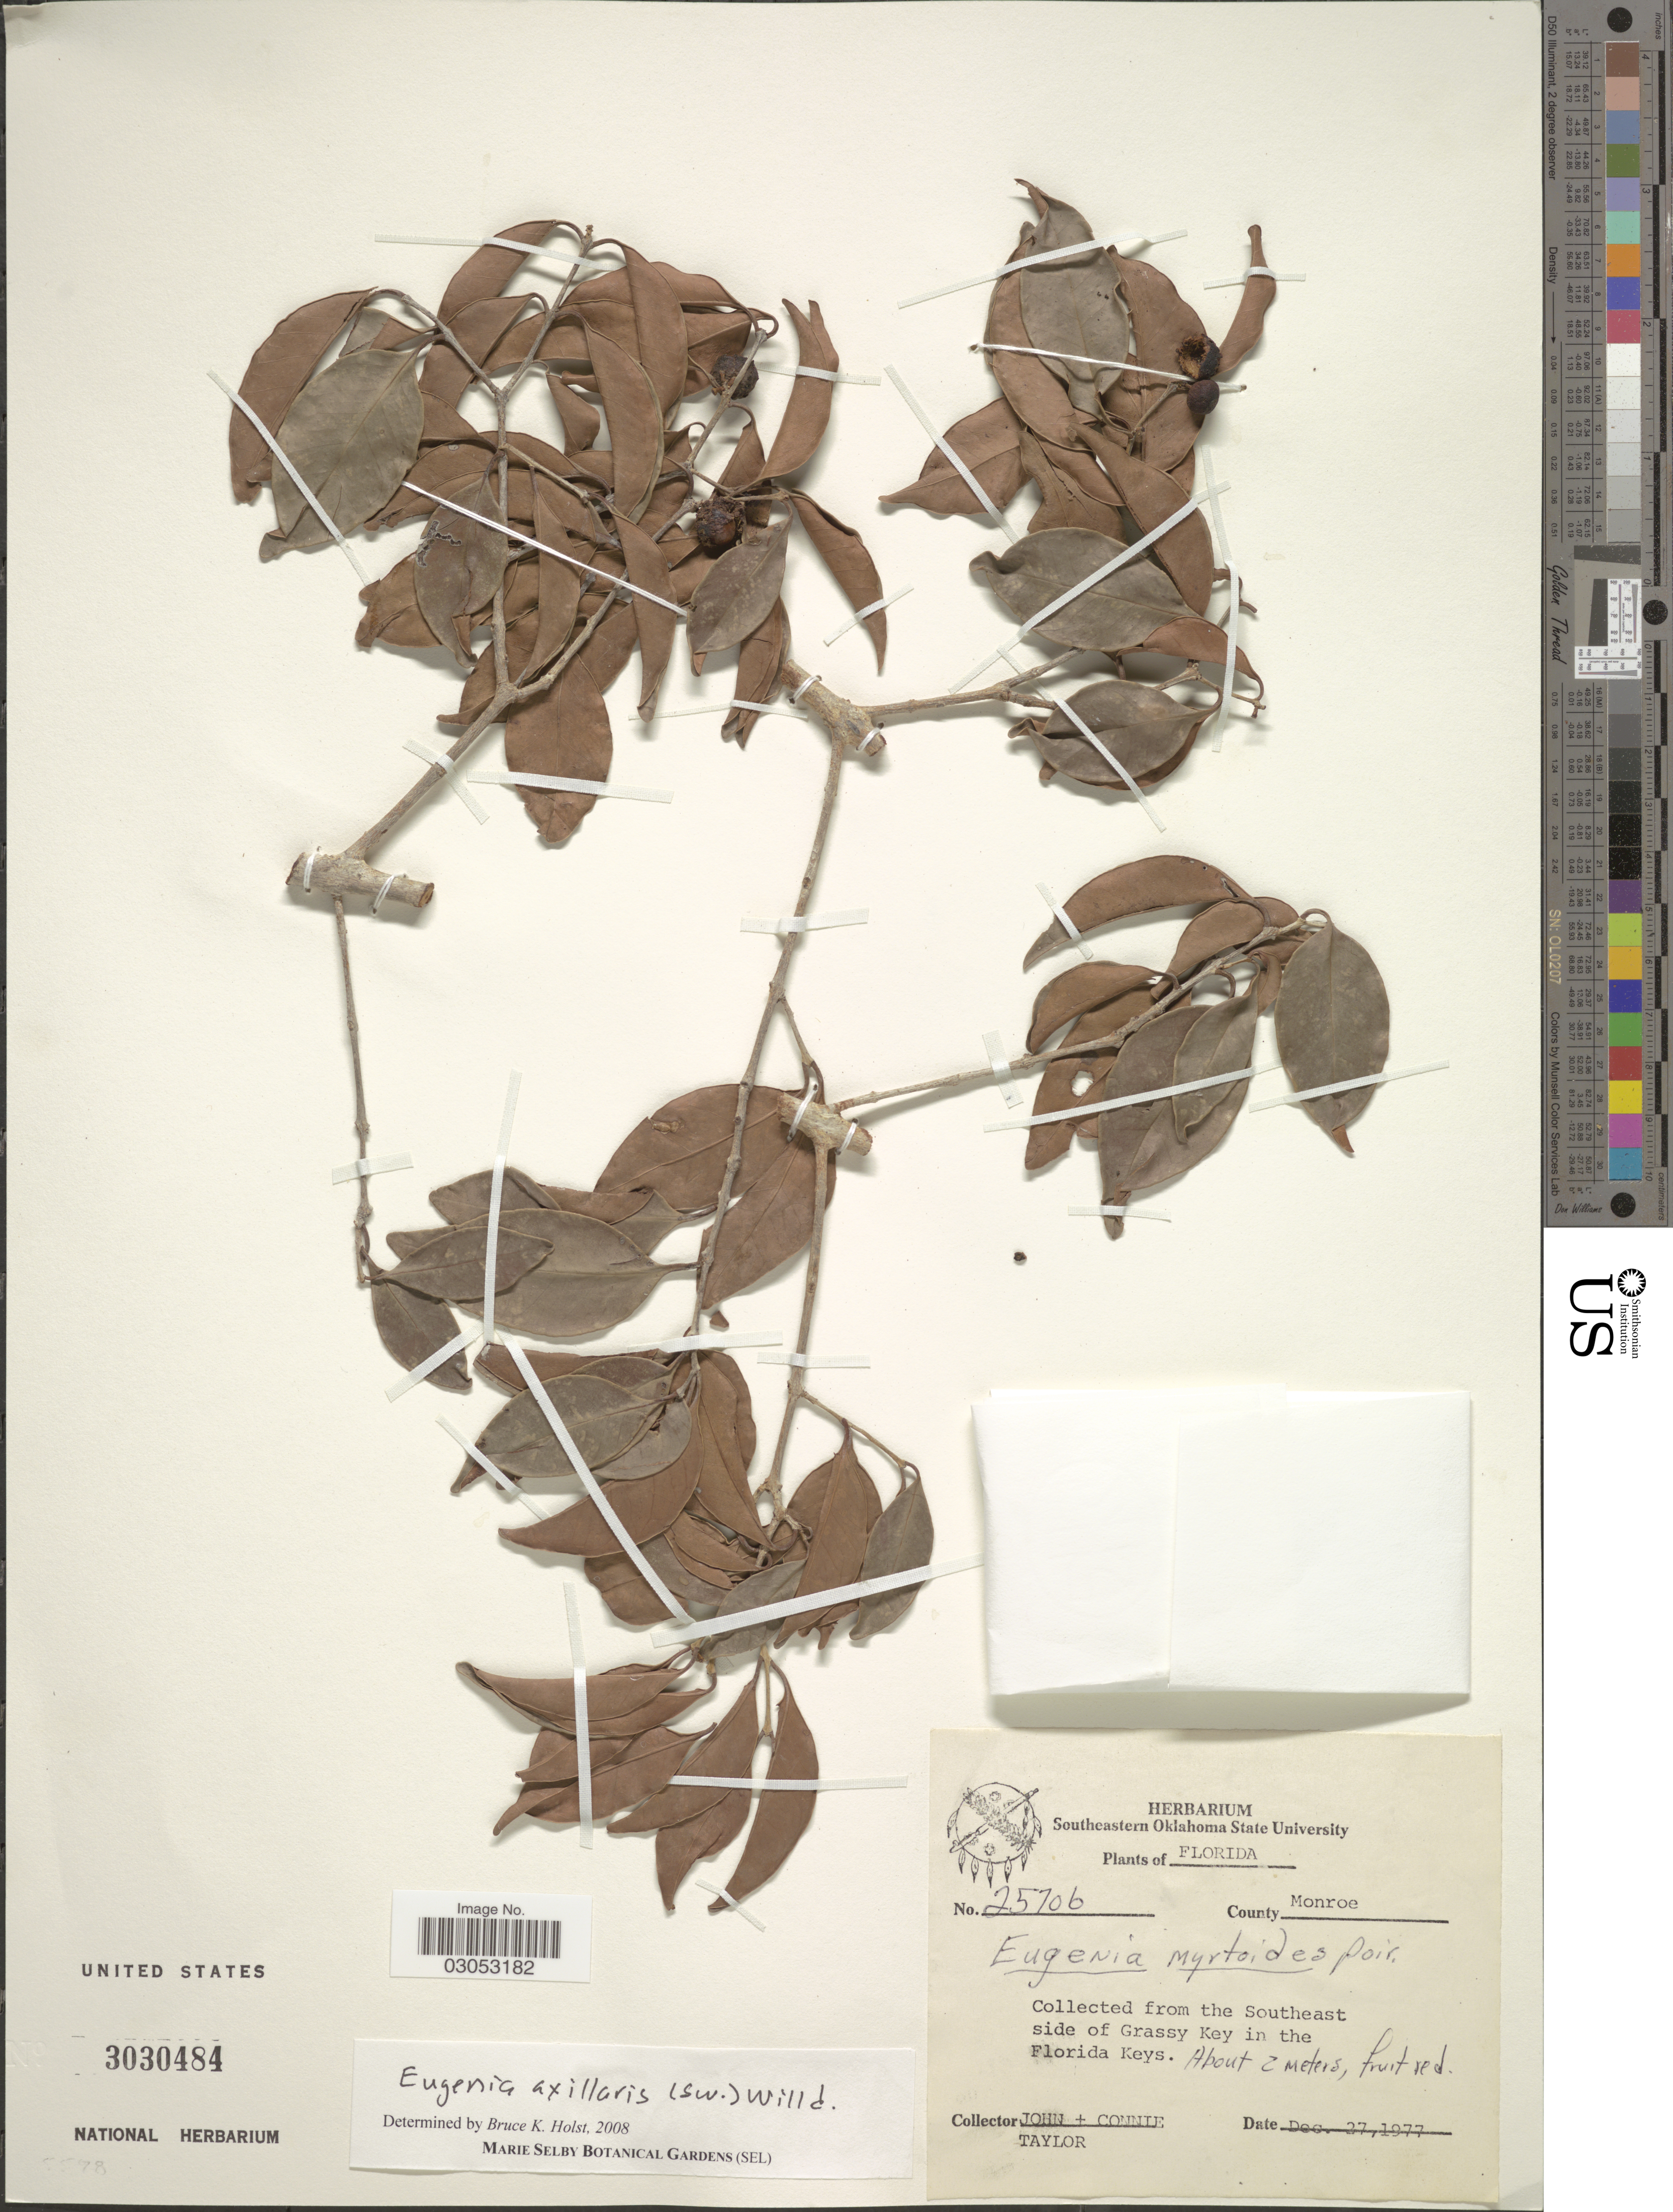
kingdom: Plantae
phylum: Tracheophyta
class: Magnoliopsida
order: Myrtales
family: Myrtaceae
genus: Eugenia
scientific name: Eugenia axillaris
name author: (Sw.) Willd.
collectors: J. Taylor & C. Taylor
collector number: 25706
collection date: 1977-12-27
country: United States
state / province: Florida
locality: County Monroe, The Southeast side of Grassy Key in the Florida Keys.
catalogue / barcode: US 3030484